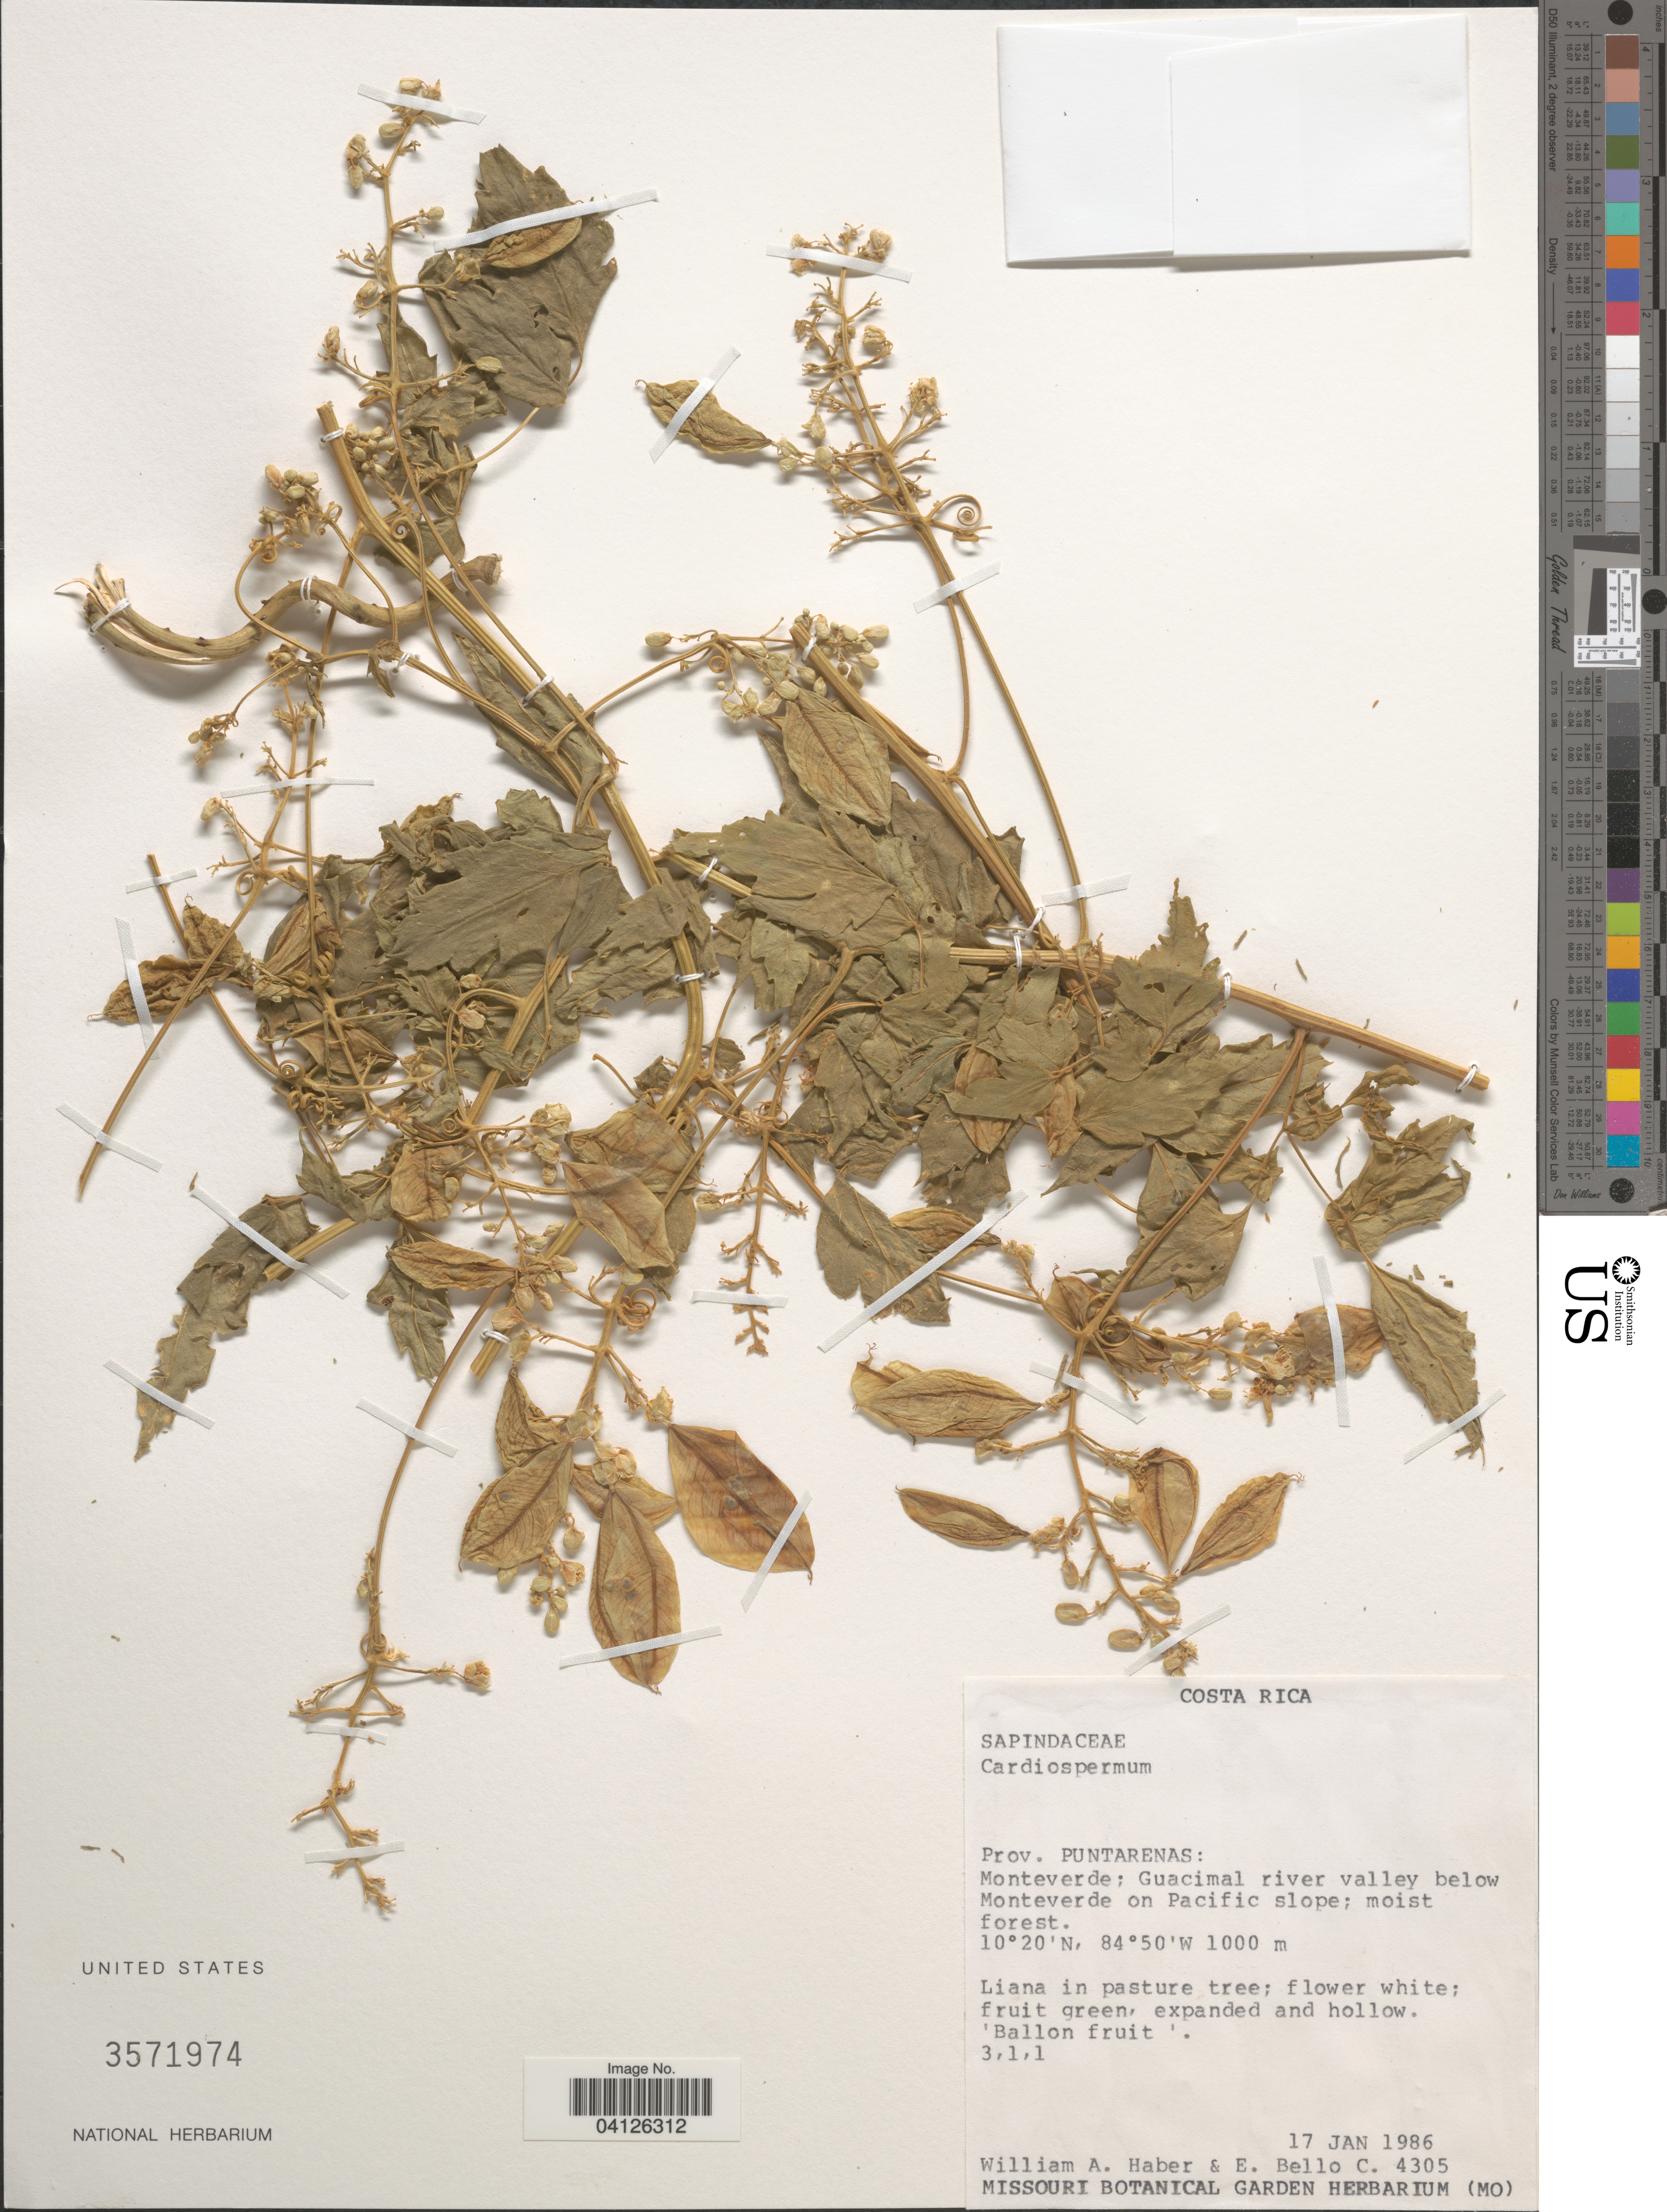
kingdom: Plantae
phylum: Tracheophyta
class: Magnoliopsida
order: Sapindales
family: Sapindaceae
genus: Cardiospermum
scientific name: Cardiospermum sp.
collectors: W. A. Haber & E. Bello C.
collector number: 4305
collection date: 1986-01-17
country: Costa Rica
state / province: Puntarenas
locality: Monteverde; Guacimal river valley below Monteverde on Pacific slope.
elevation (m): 1000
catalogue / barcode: US 3571974